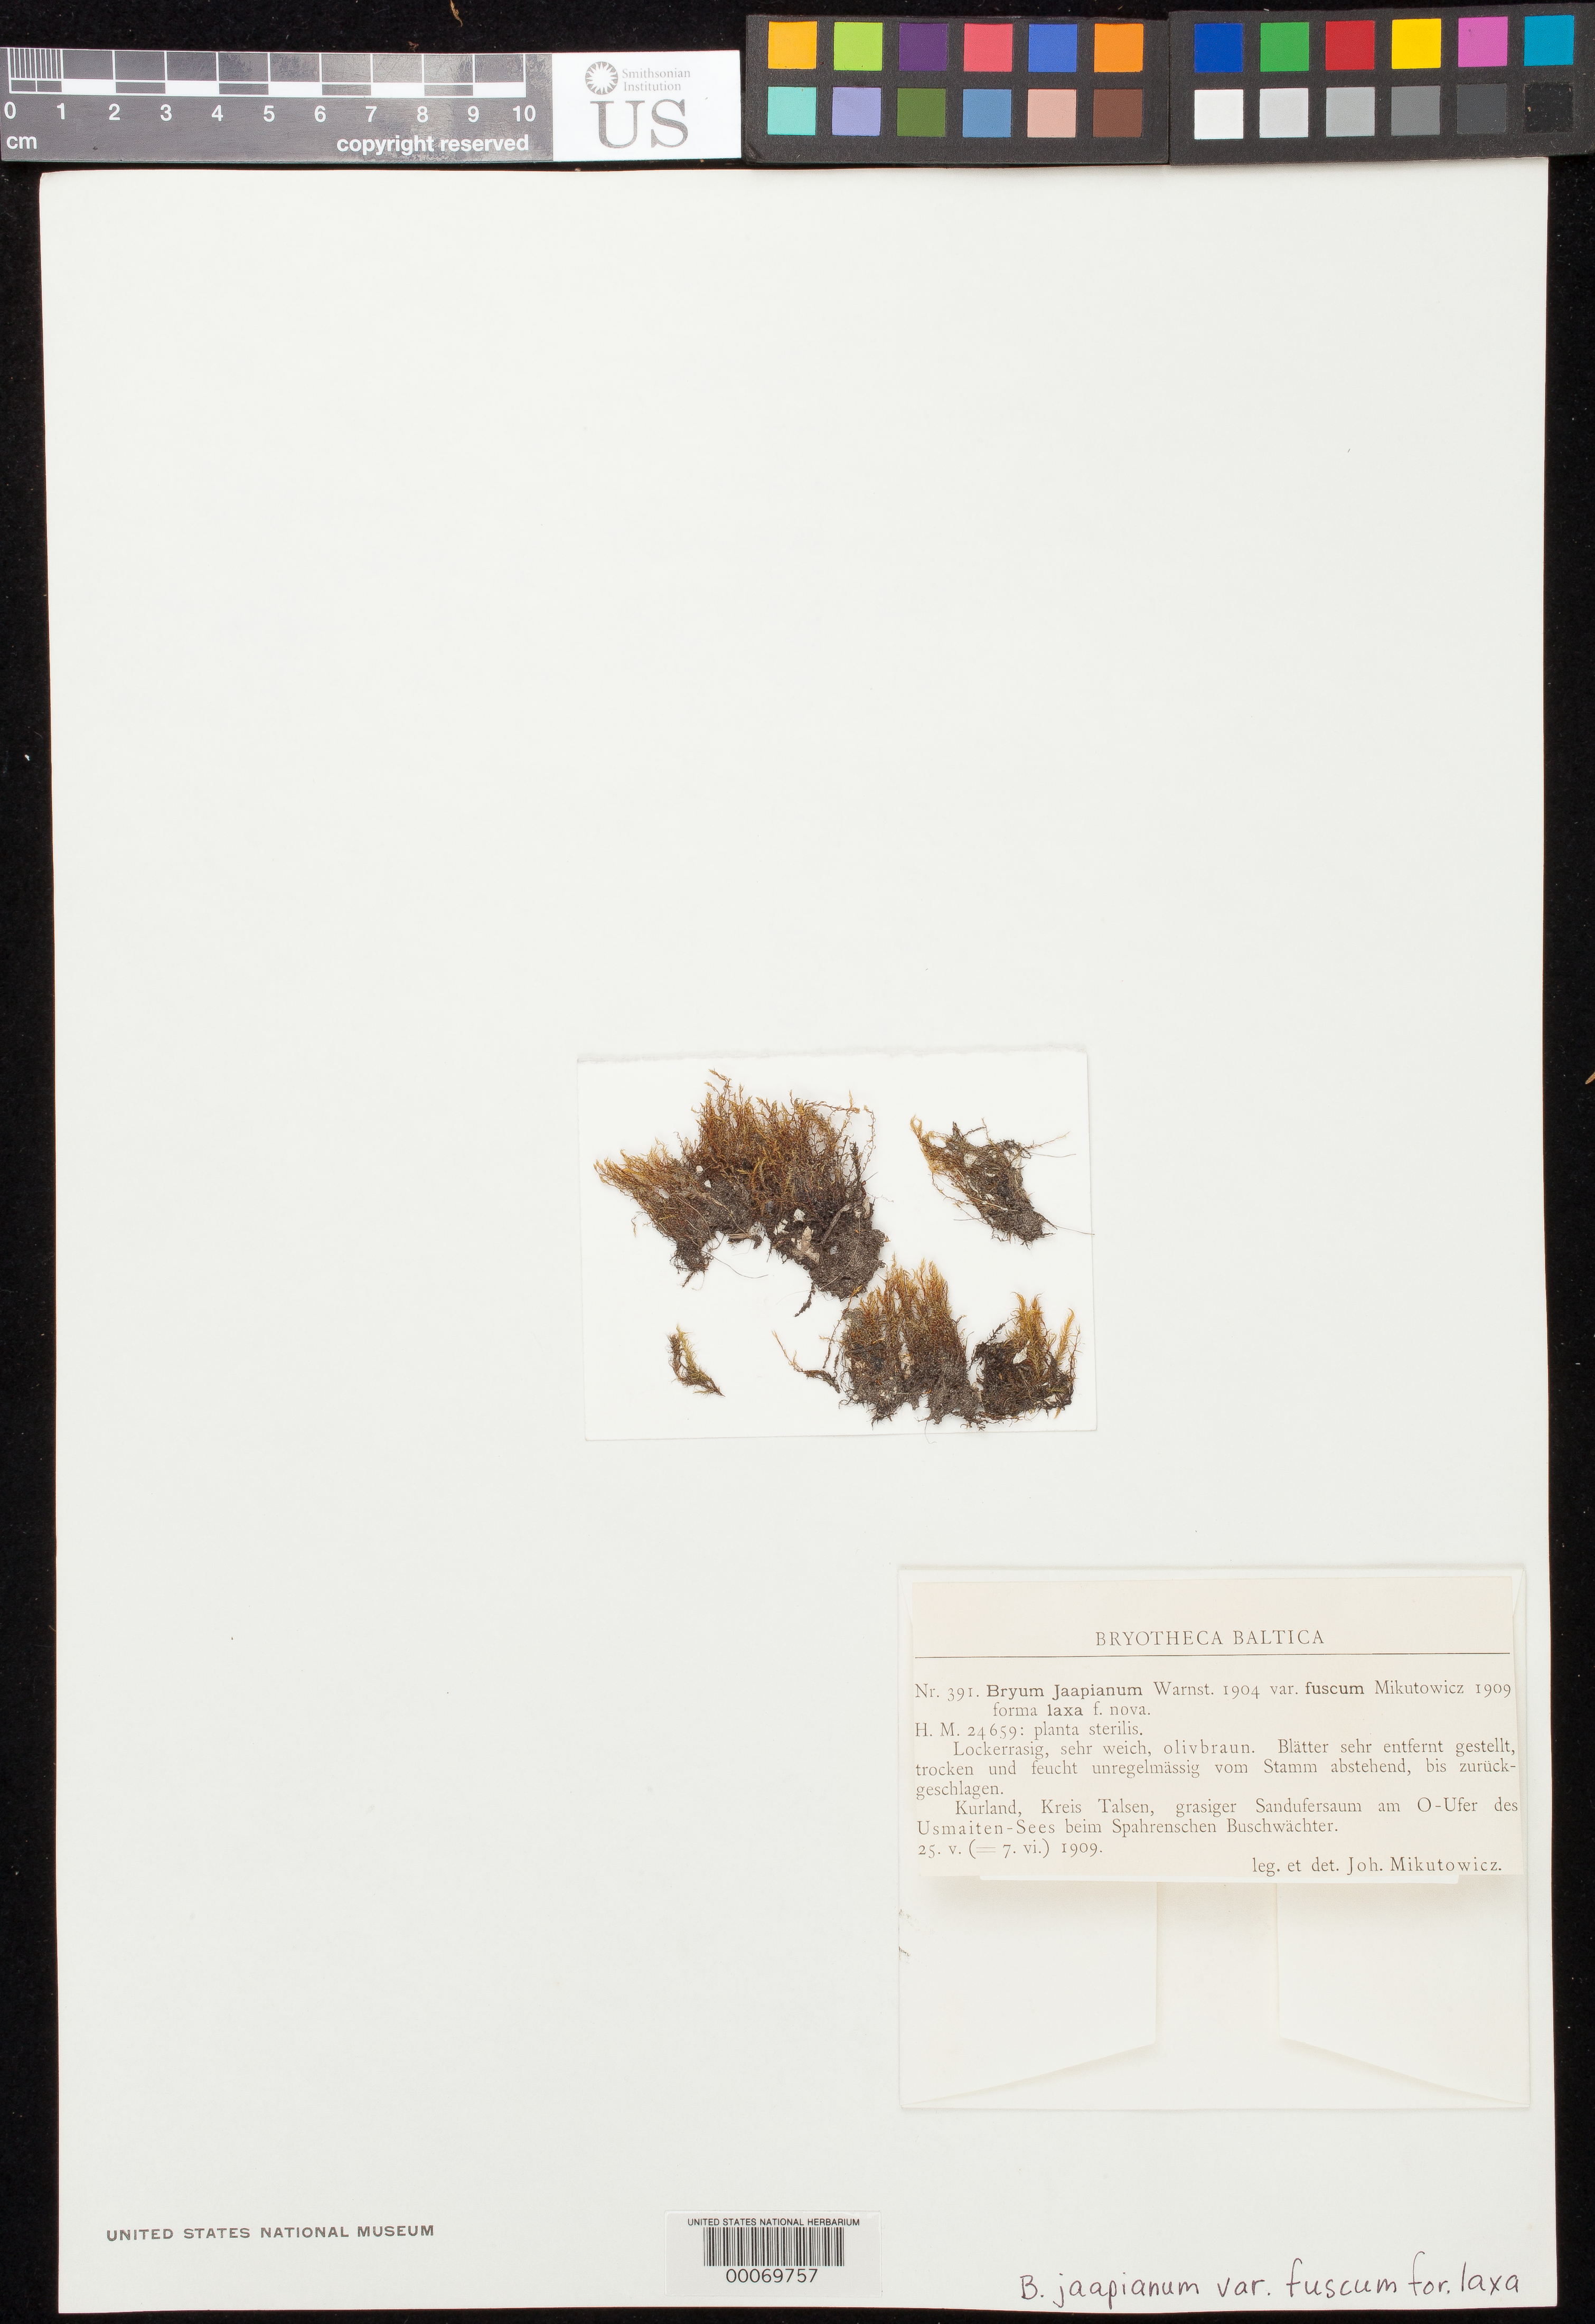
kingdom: Plantae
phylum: Bryophyta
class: Bryopsida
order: Bryales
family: Bryaceae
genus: Bryum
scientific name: Bryum jaapianum f. laxa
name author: Mikut.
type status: Isotype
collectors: J. Mikutowicz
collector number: Bryoth. Balt. 391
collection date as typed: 25 May 1909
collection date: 1909-05-25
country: Latvia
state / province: Talsu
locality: Area of Talsi, E shore of Usmaiten-sees [= Usmas Ezers (Usmas Lake)?] near Spahrenschen Buschwachter [= Spares Forest Station?].